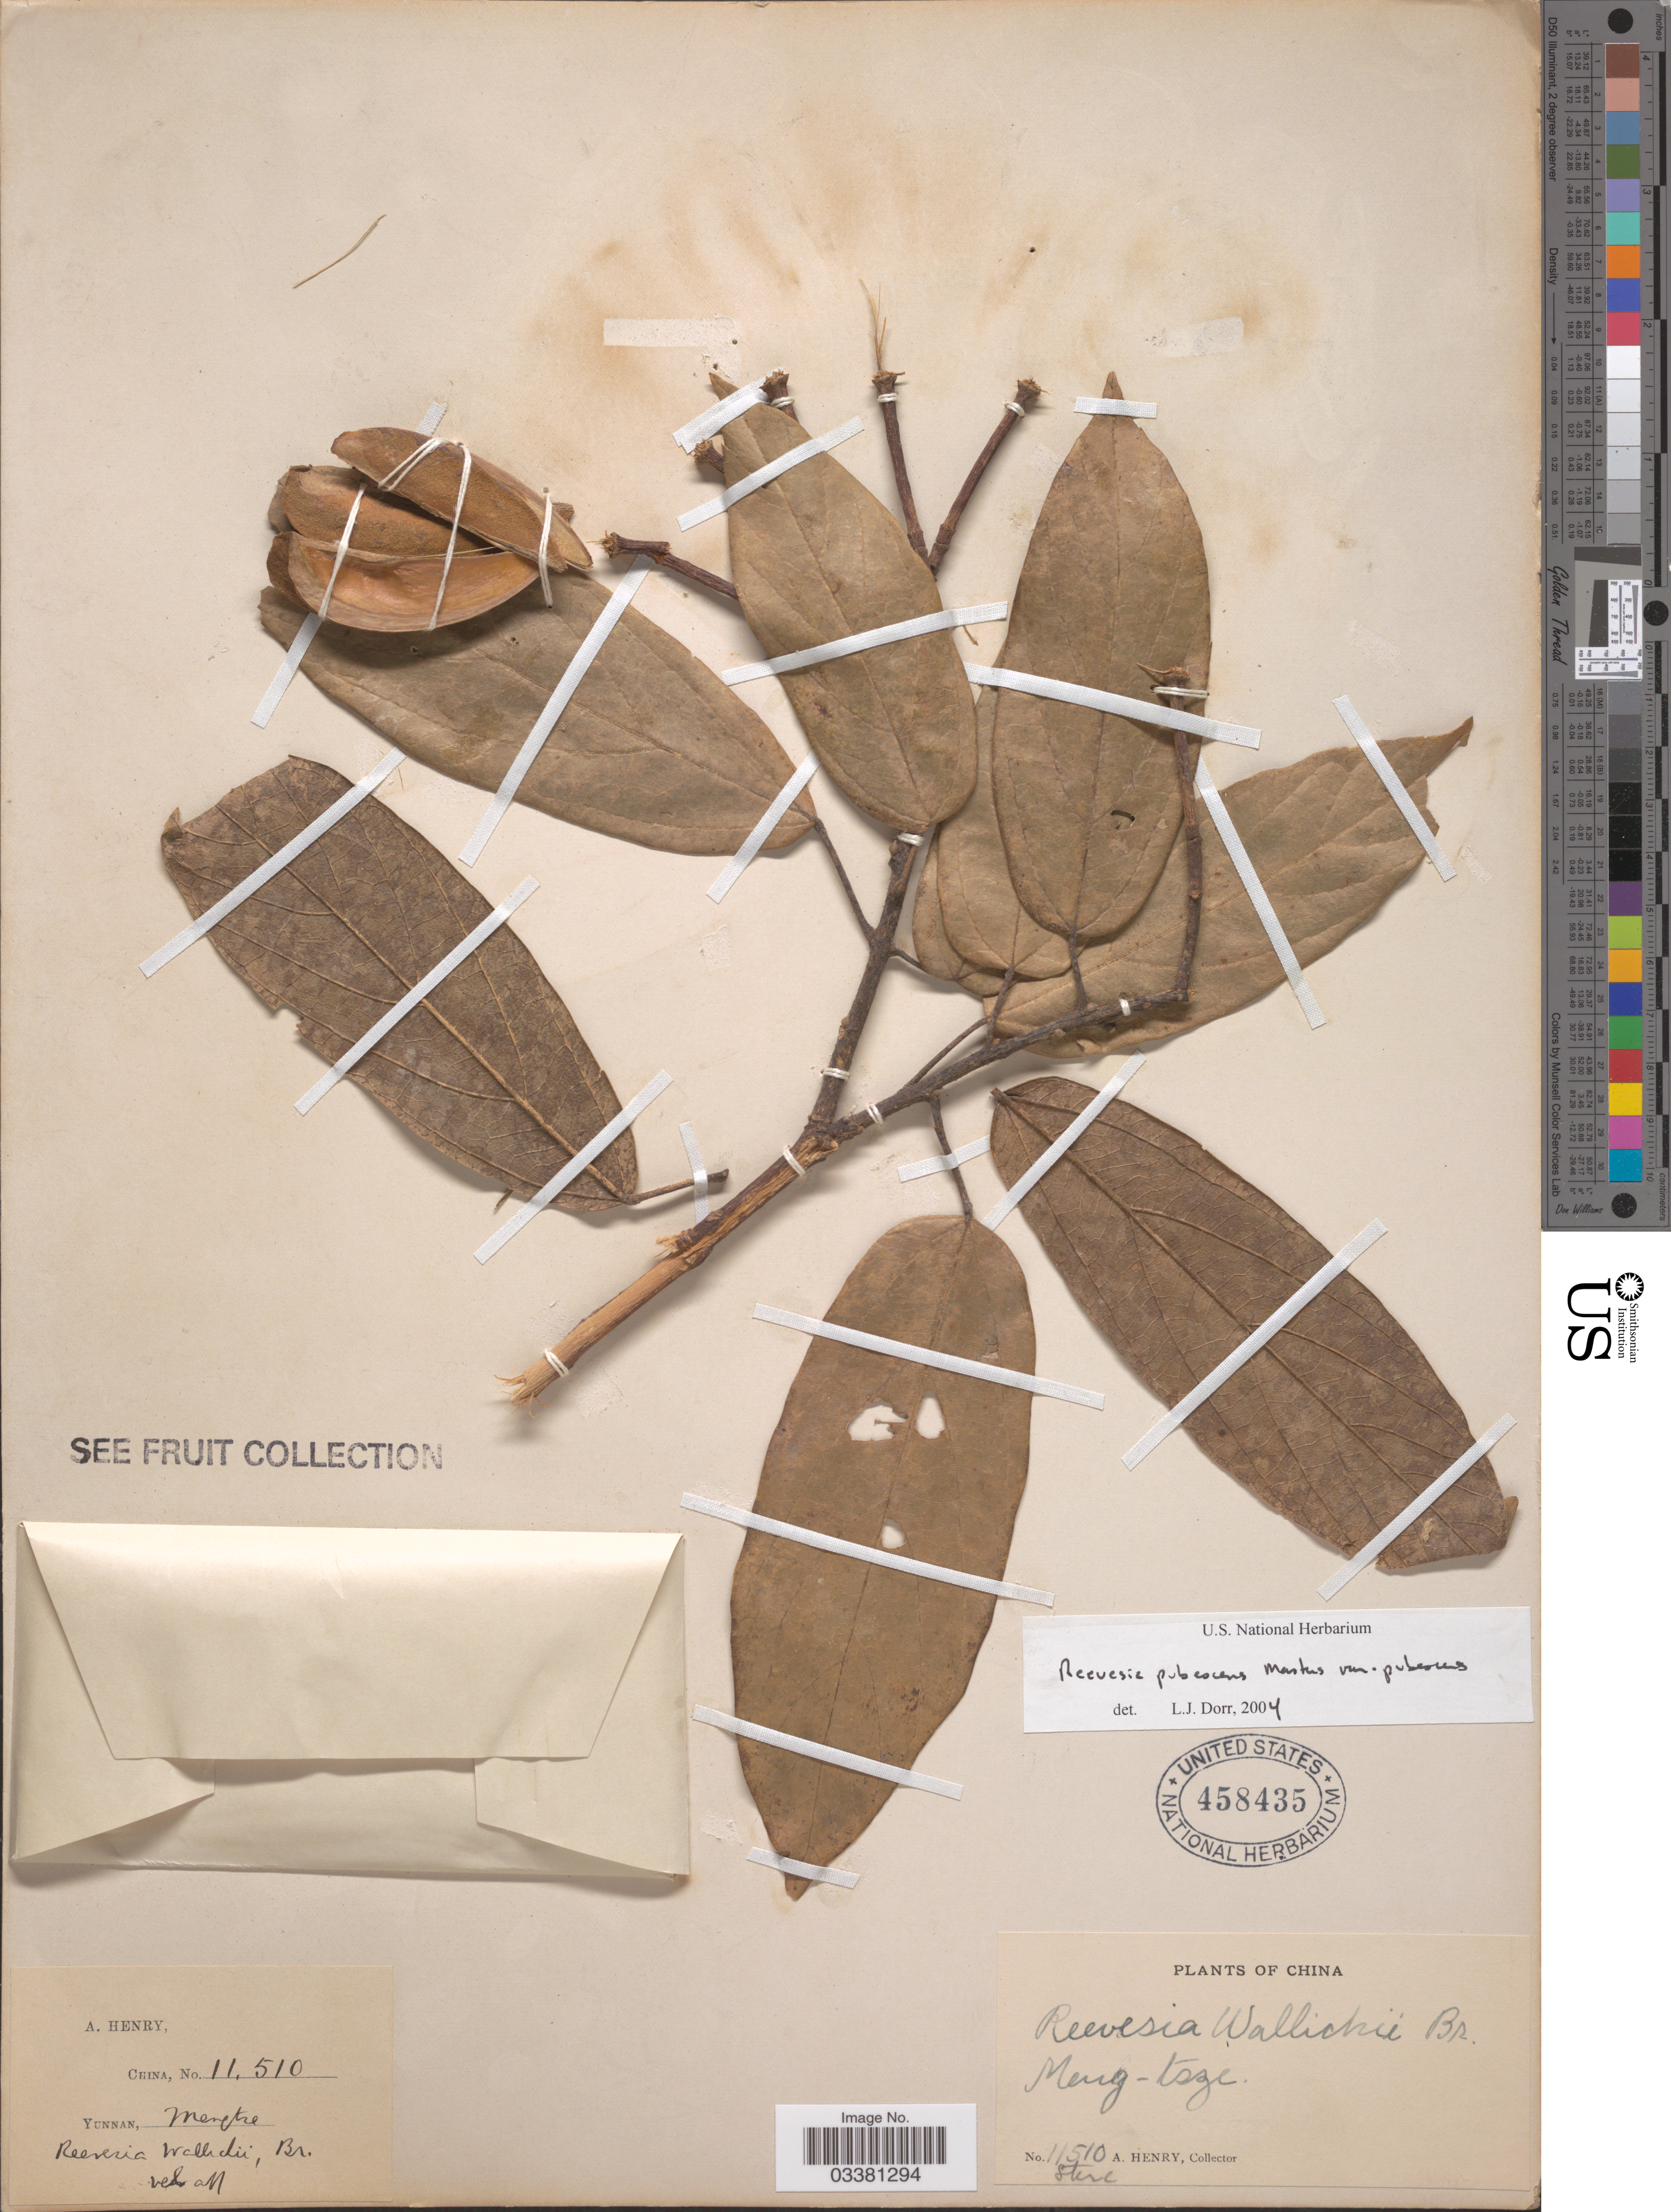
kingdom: Plantae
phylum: Tracheophyta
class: Magnoliopsida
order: Malvales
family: Malvaceae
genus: Reevesia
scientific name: Reevesia pubescens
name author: Mast.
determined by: Dorr, L. J., (BOT), Smithsonian Institution - National Museum of Natural History (UNITED STATES)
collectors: A. Henry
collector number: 11510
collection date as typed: Transcribed d/m/y: /8/9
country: China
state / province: Yunnan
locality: Mengtze. Tung Shan Hill.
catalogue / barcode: US 458435